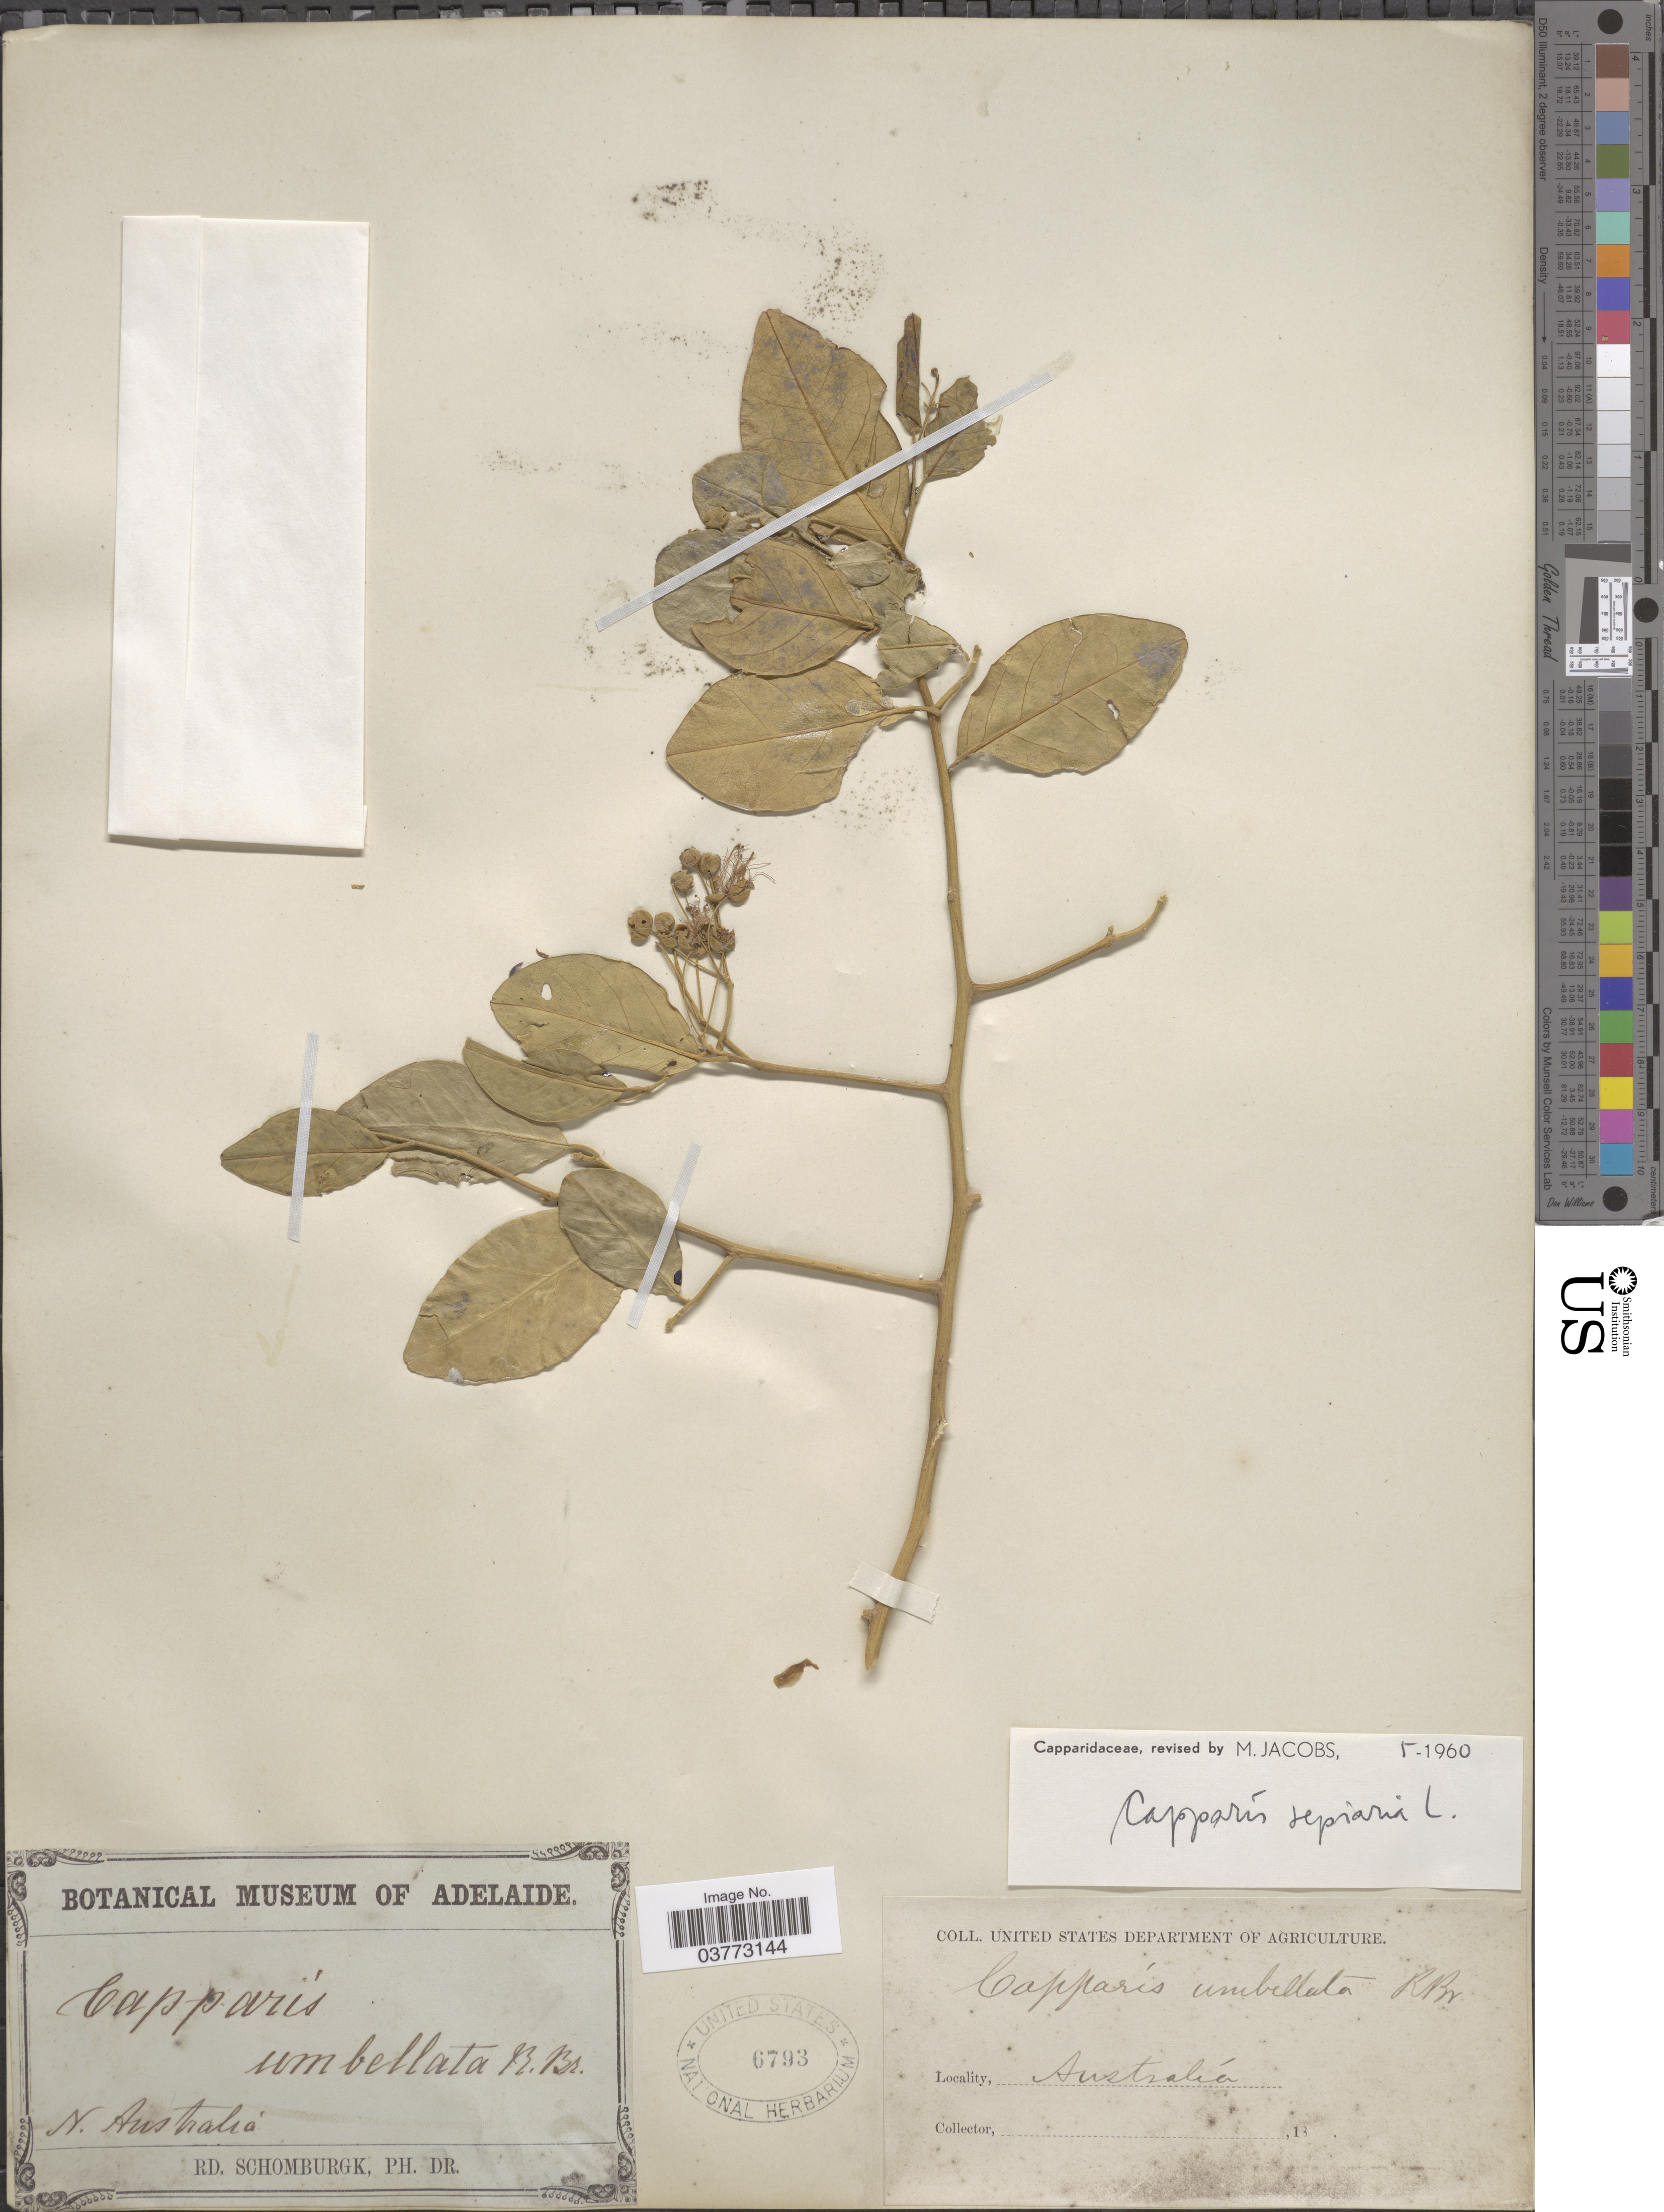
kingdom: Plantae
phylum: Tracheophyta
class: Magnoliopsida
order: Brassicales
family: Capparaceae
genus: Capparis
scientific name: Capparis sepiaria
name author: L.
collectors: M. R. Schomburgk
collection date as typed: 18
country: Australia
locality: N. Australia.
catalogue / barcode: US 6793